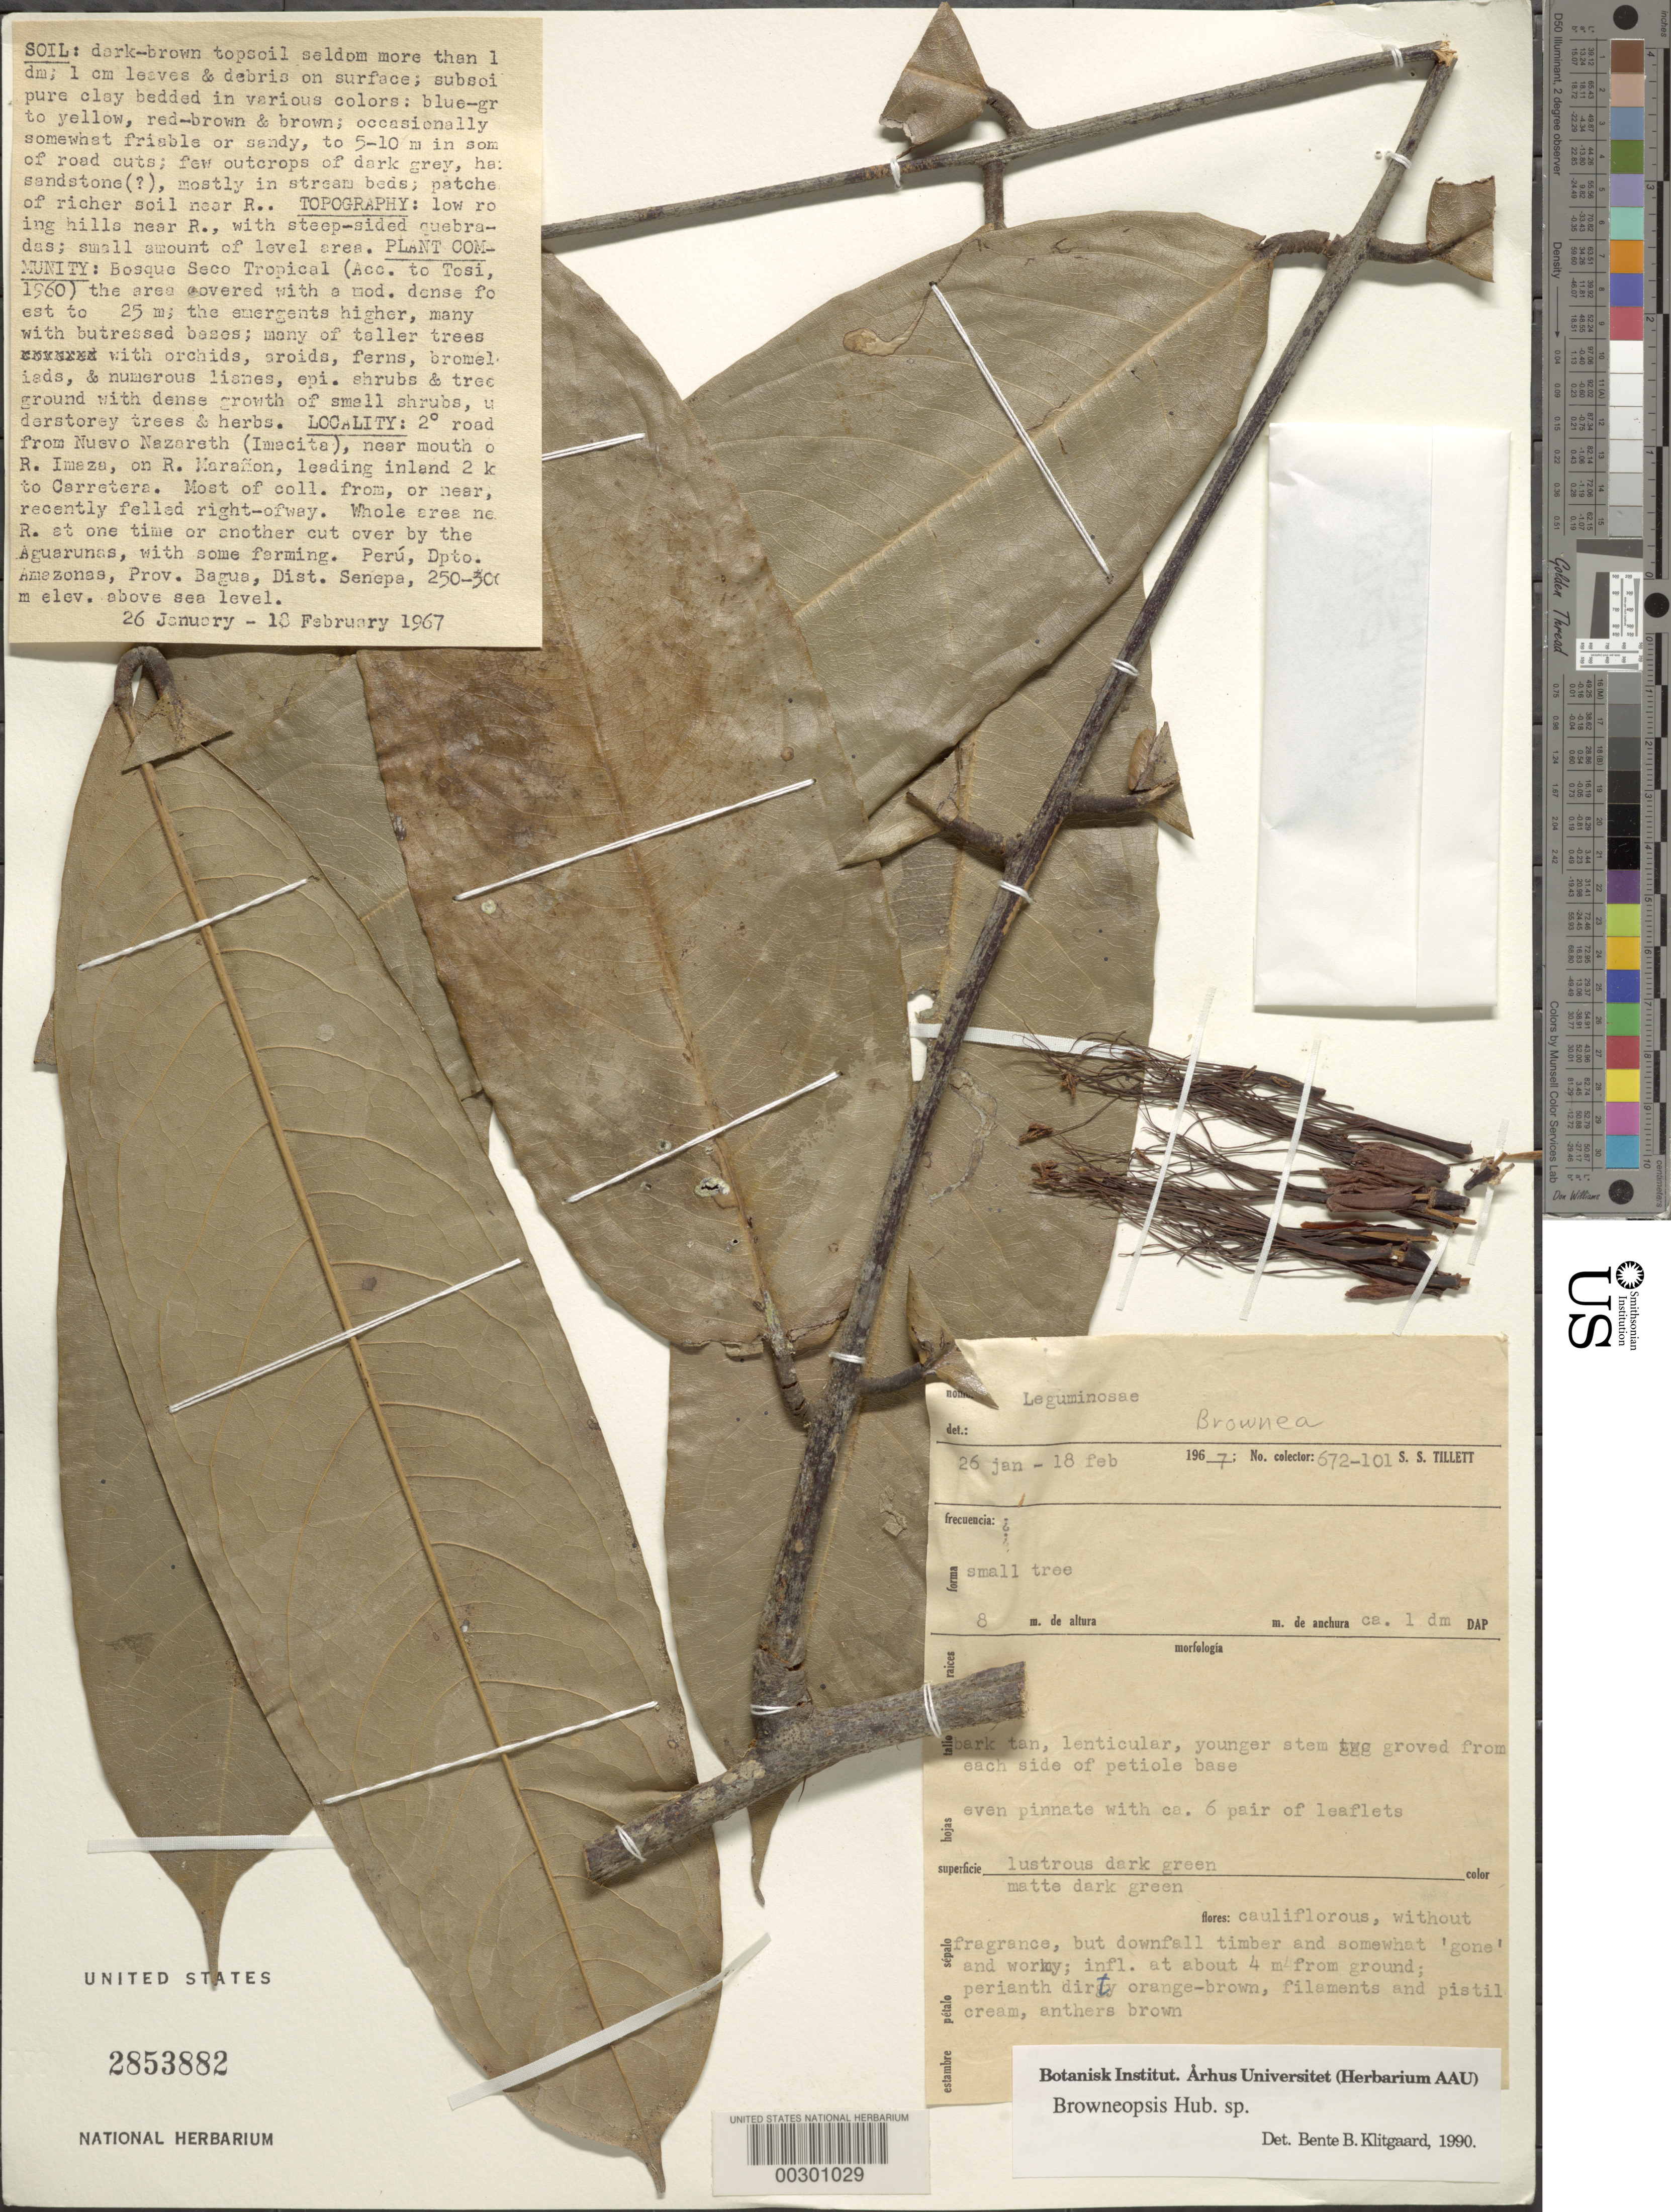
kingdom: Plantae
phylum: Tracheophyta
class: Magnoliopsida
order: Fabales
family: Fabaceae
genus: Browneopsis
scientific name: Browneopsis sp.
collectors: S. S. Tillett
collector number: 672-101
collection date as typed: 26 Jan 1967 to 18 Feb 1967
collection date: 1967-01-26/1967-02-18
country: Peru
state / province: Amazonas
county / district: Bagua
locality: Senepa Dist., near mouth of Río Imaza, on Río Maranon, leading inland 2 km to carretera [?]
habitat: Cut over area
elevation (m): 250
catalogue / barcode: US 2853882